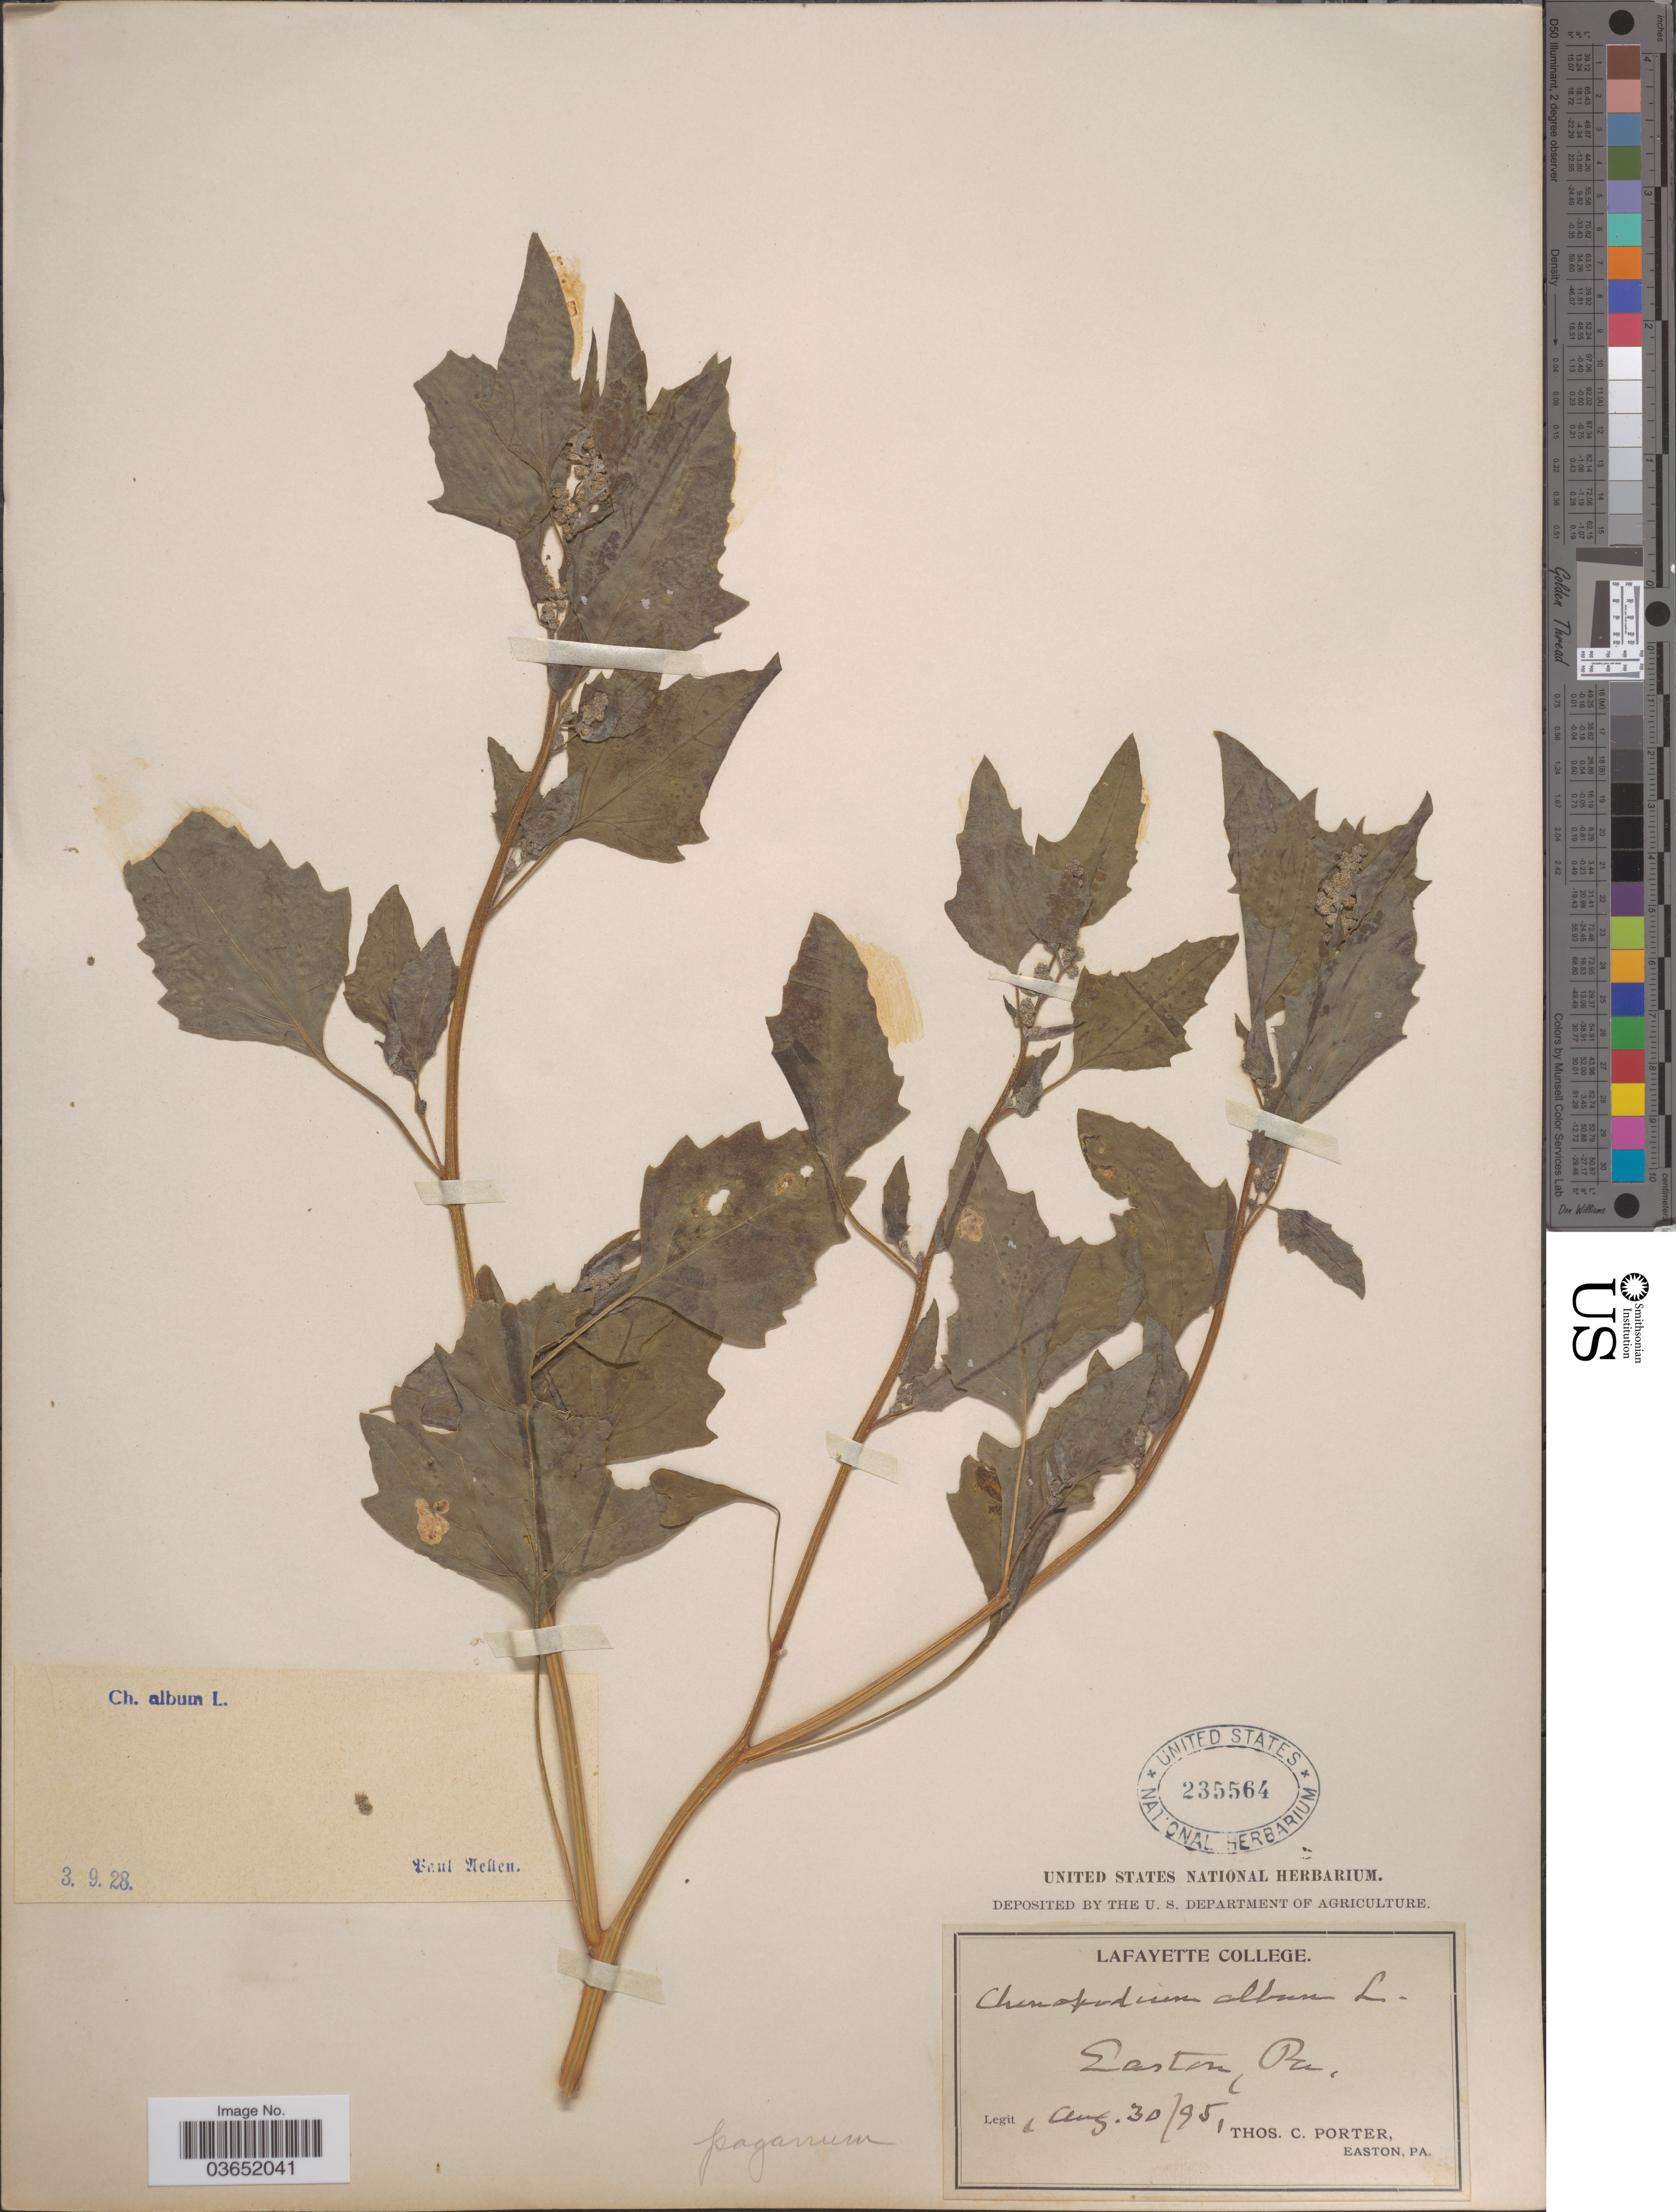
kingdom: Plantae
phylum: Tracheophyta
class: Magnoliopsida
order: Caryophyllales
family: Amaranthaceae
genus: Chenopodium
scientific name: Chenopodium album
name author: L.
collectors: T. Porter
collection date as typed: Transcribed d/m/y: 30/8/95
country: United States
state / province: Pennsylvania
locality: Easton.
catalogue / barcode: US 235564